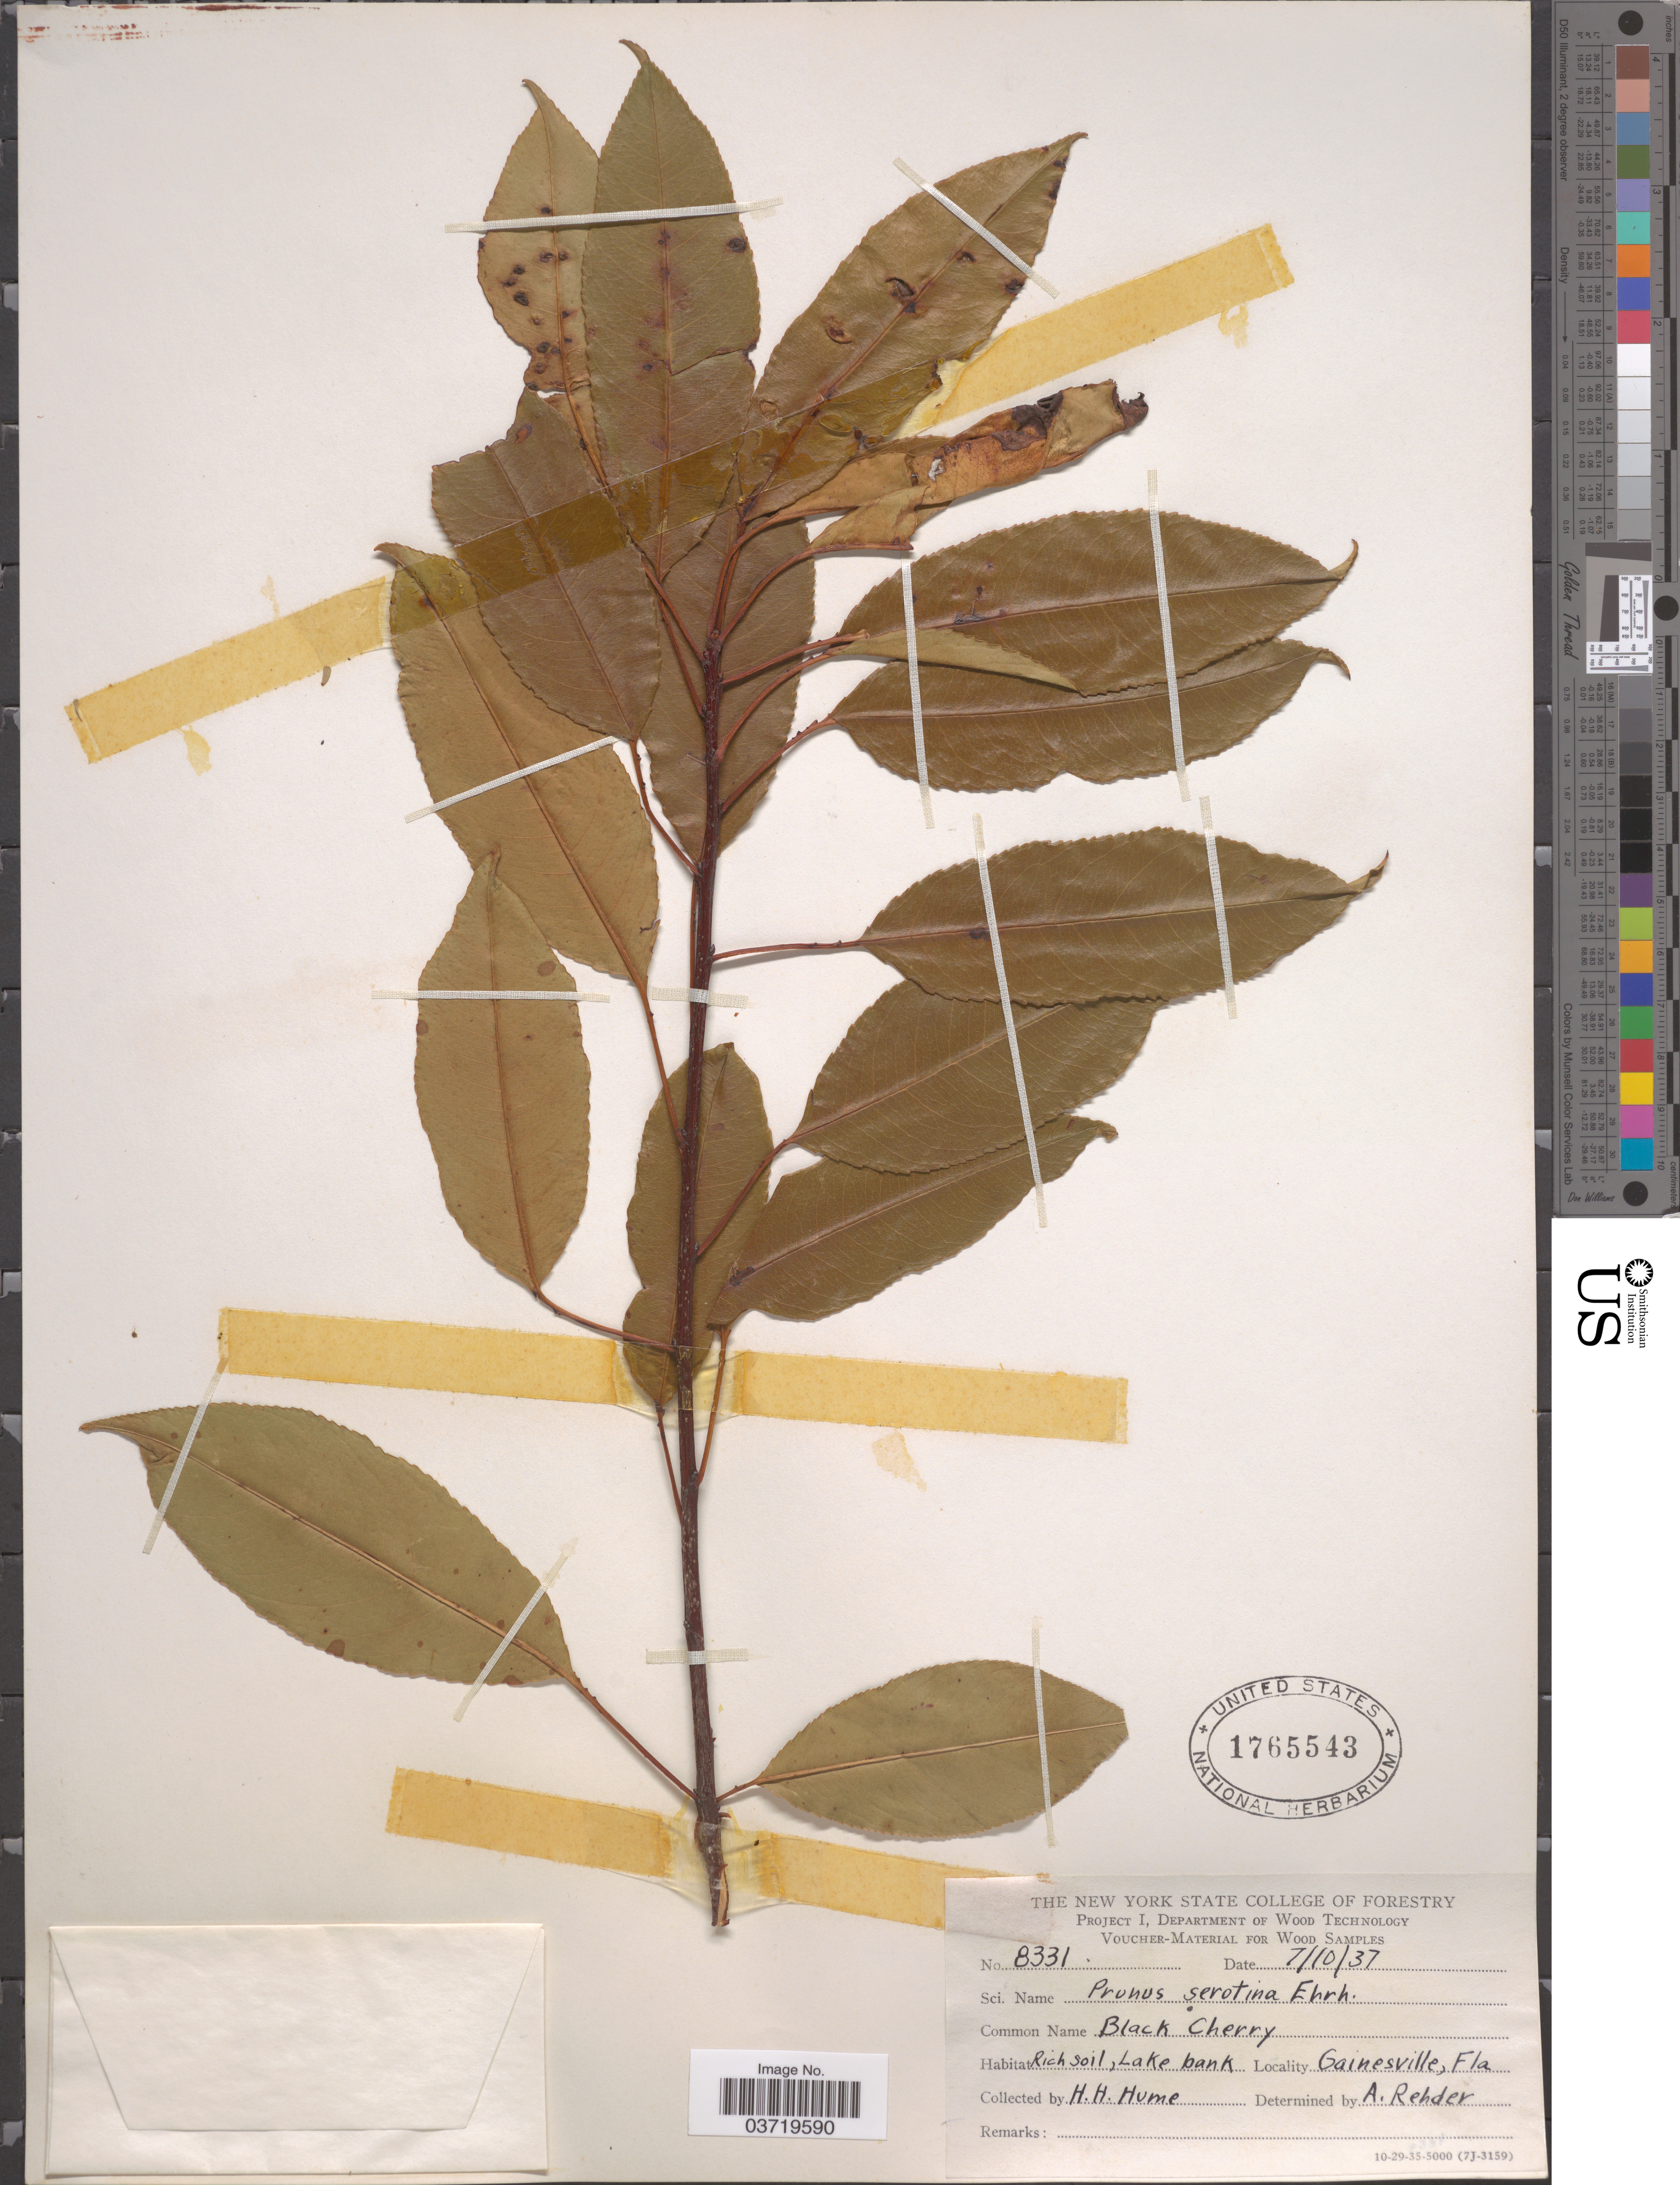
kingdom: Plantae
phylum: Tracheophyta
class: Magnoliopsida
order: Rosales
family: Rosaceae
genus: Prunus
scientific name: Prunus serotina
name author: Ehrh.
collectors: H. Hume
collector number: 8331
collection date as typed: Transcribed d/m/y: 10/7/37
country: United States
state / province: Florida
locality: Gainesville.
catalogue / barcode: US 1765543